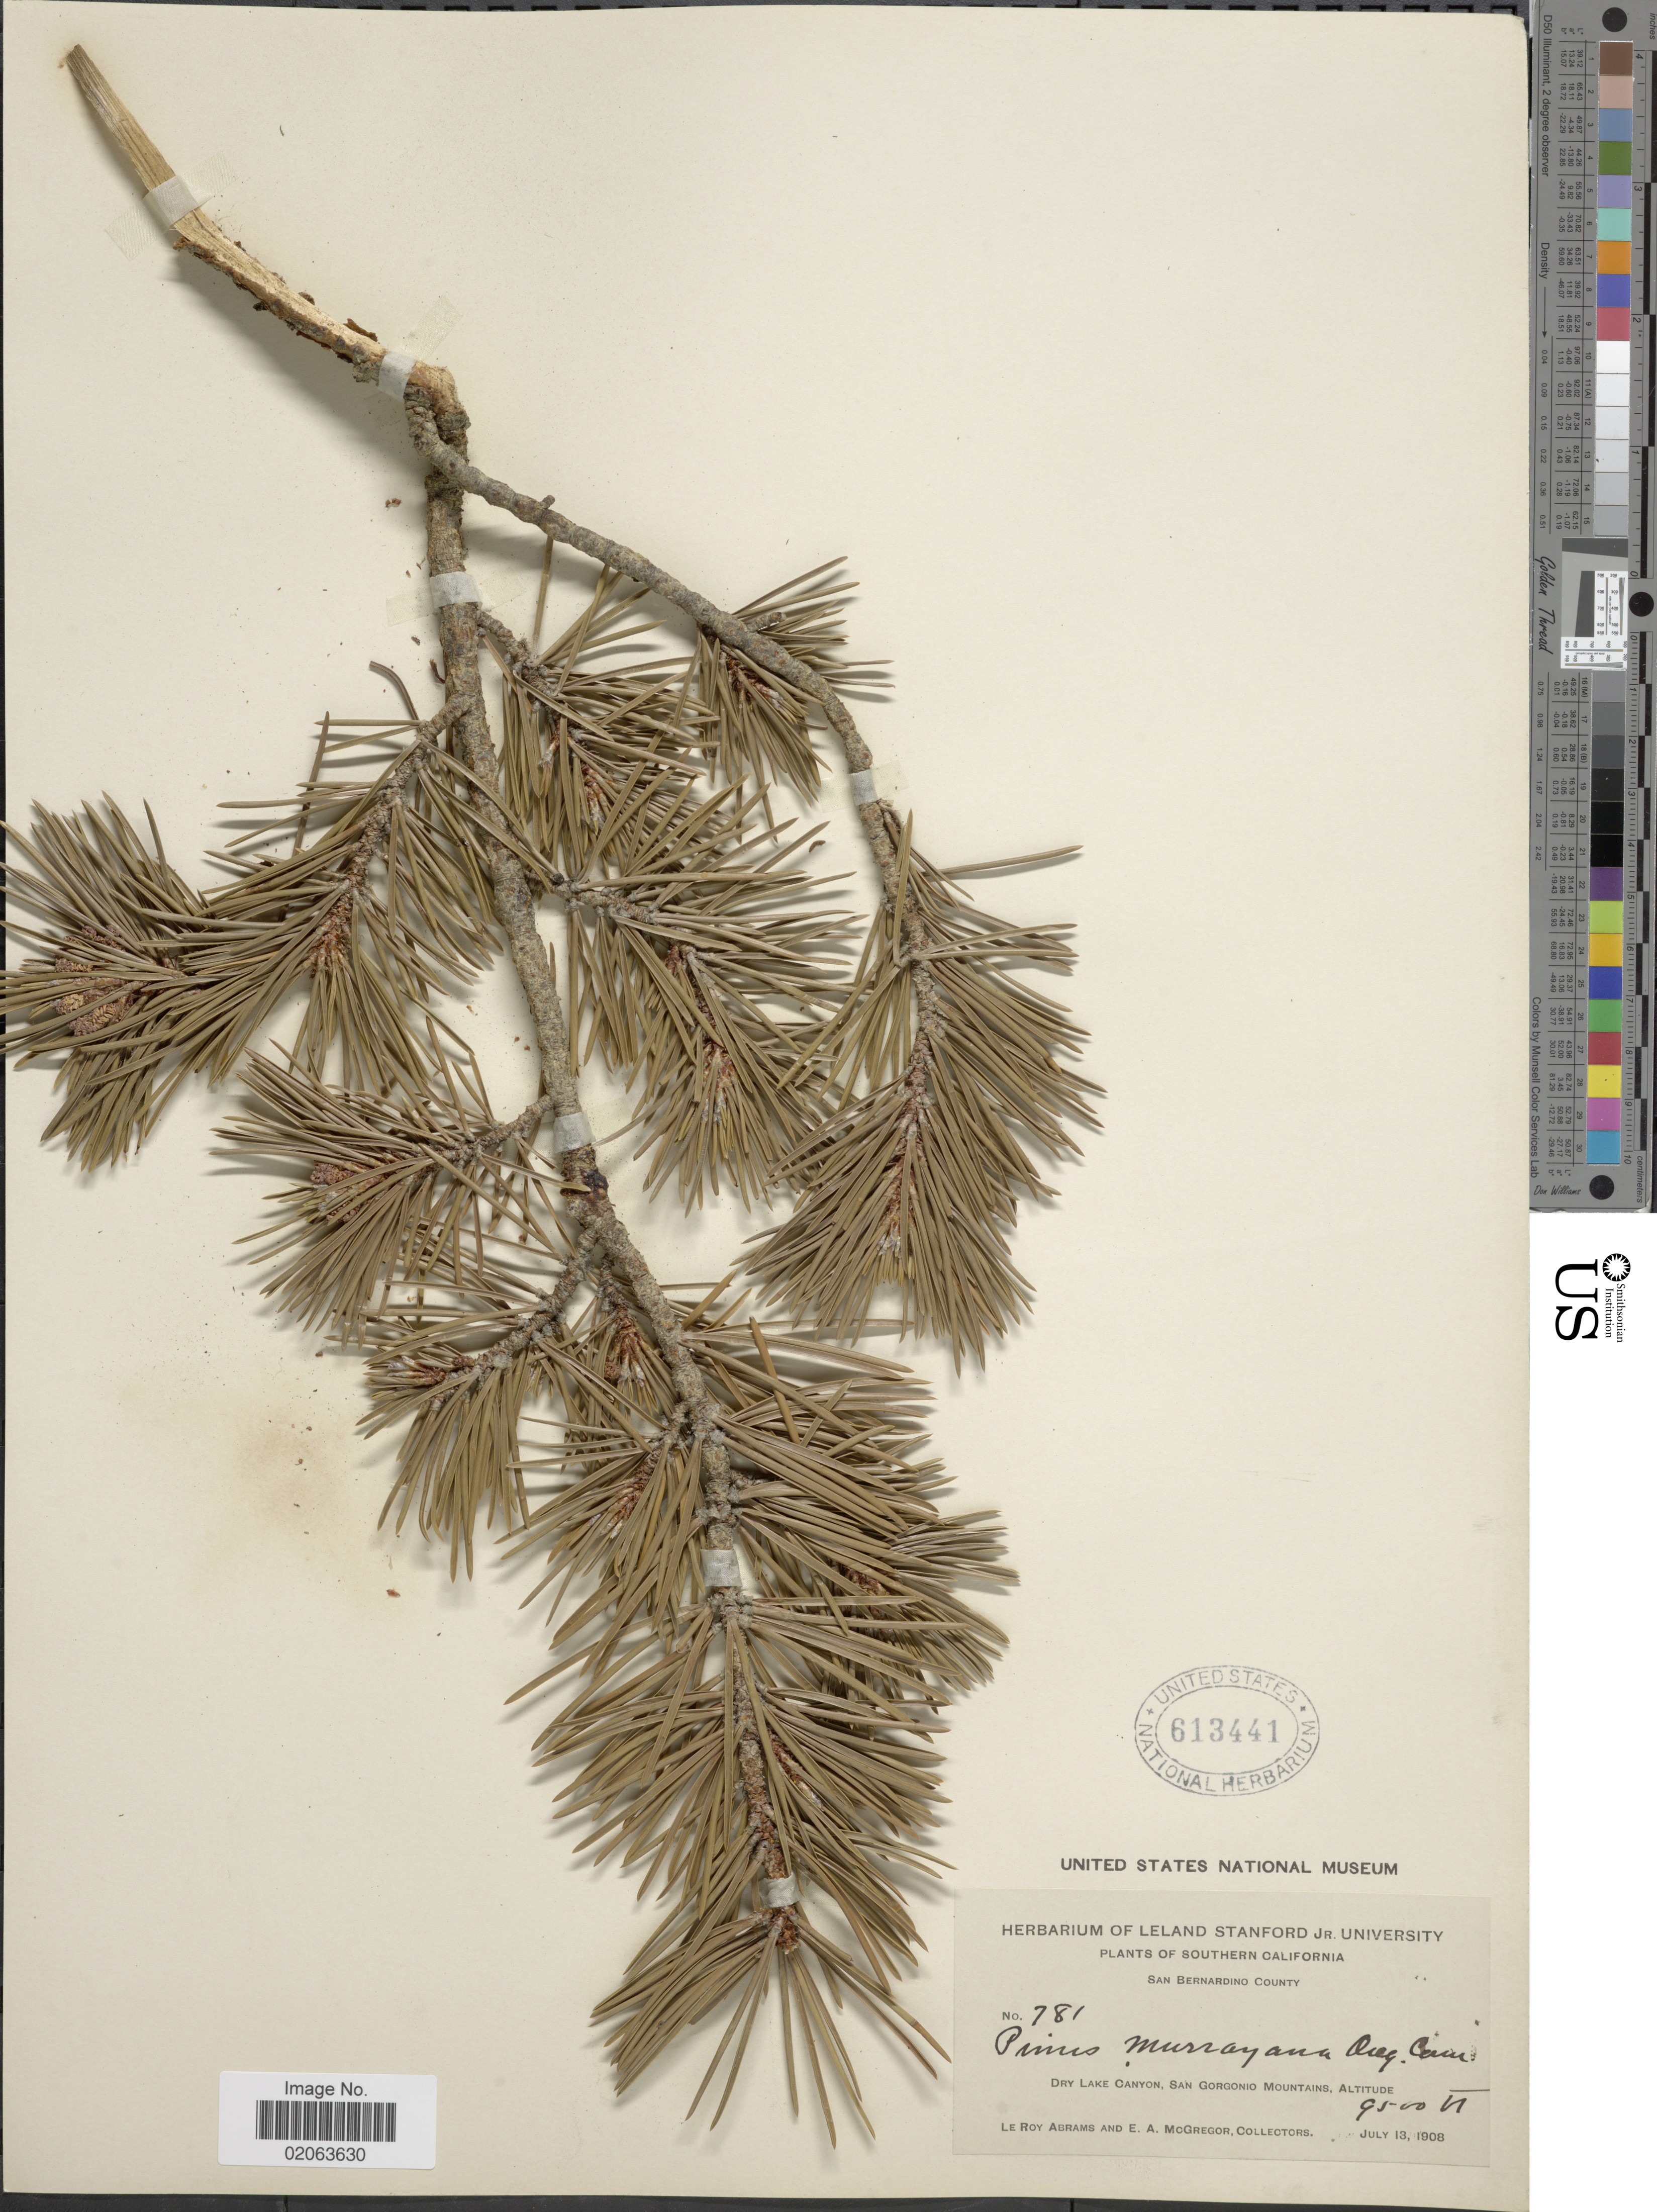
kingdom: Plantae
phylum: Tracheophyta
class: Pinopsida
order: Pinales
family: Pinaceae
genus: Pinus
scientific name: Pinus contorta var. murrayana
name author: (Balf.) S. Watson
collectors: L. Abrams & E. A. McGregor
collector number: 781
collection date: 1908-07-13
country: United States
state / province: California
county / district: San Bernardino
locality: Southern California. San Bernardino County. Dry Lake Canyon, San Gorgonio Mountains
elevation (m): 2896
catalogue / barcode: US 613441